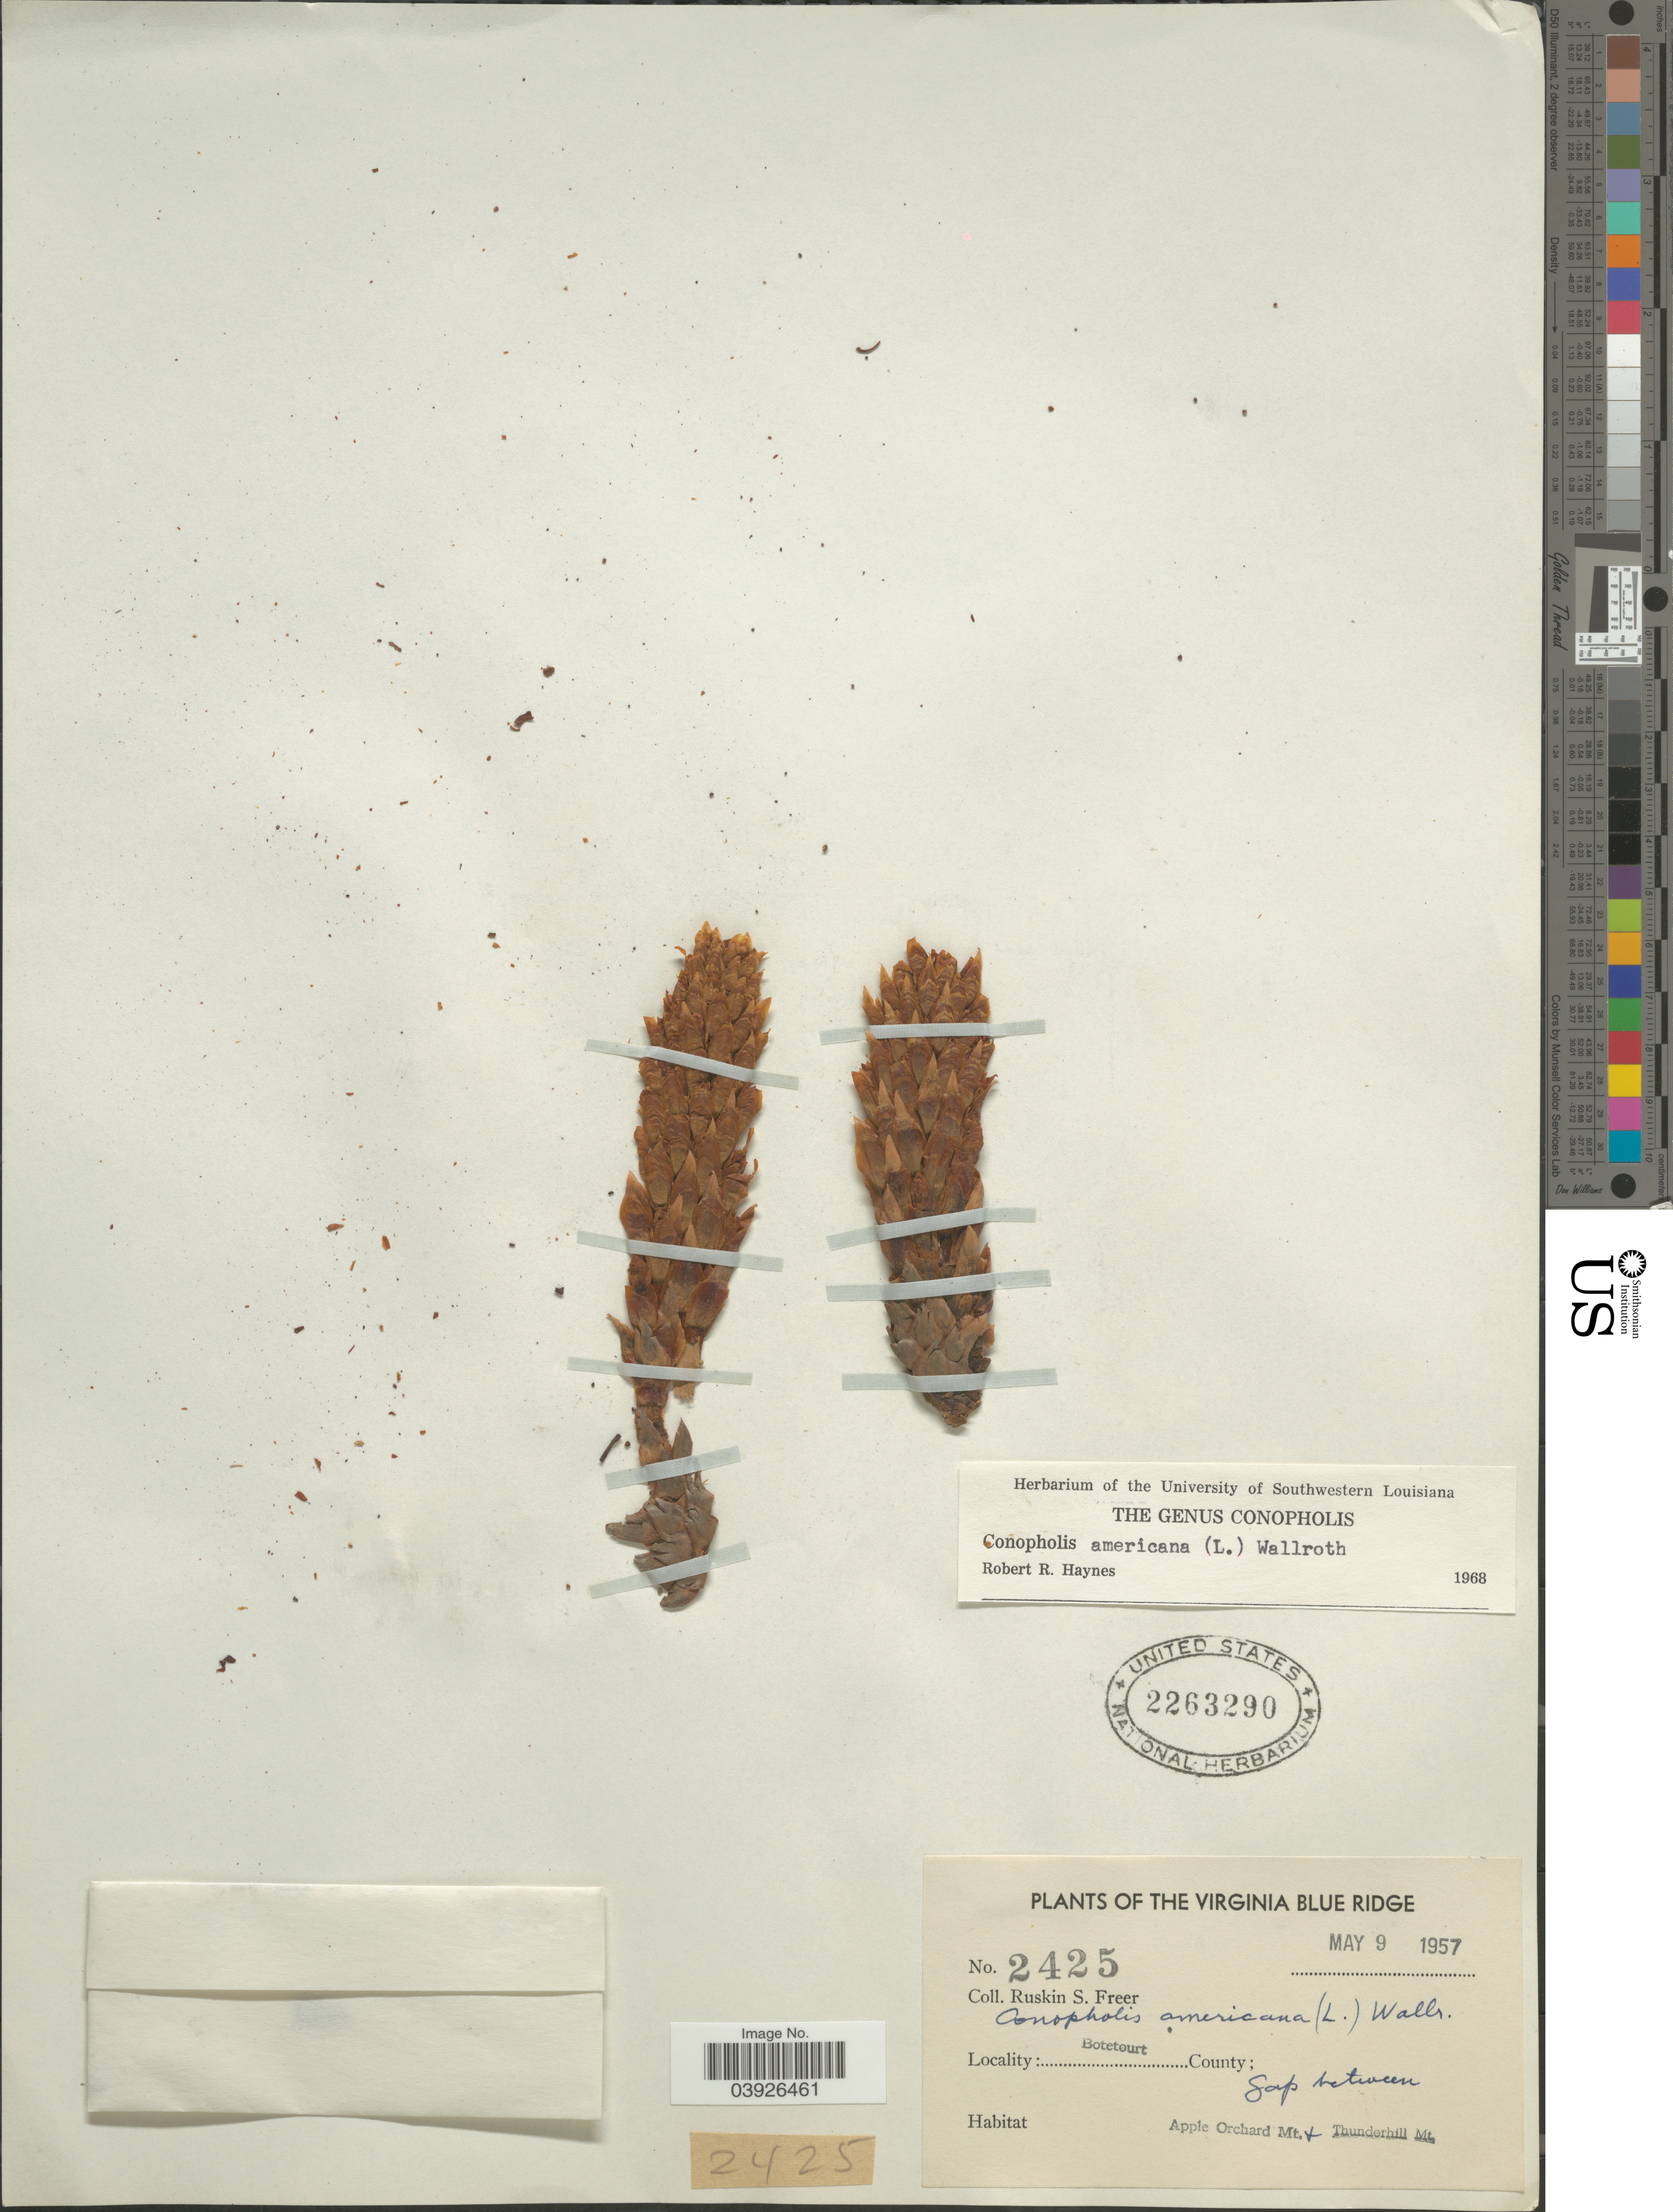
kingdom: Plantae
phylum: Tracheophyta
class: Magnoliopsida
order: Lamiales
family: Orobanchaceae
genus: Conopholis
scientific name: Conopholis americana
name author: (L. f.) Wallr.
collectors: R. Freer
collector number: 2425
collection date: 1957-05-09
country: United States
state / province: Virginia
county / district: Botetourt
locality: The Virginia Blue Ridge: Gap between Apple Orchard Mt. & Thunderhill Mt.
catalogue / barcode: US 2263290